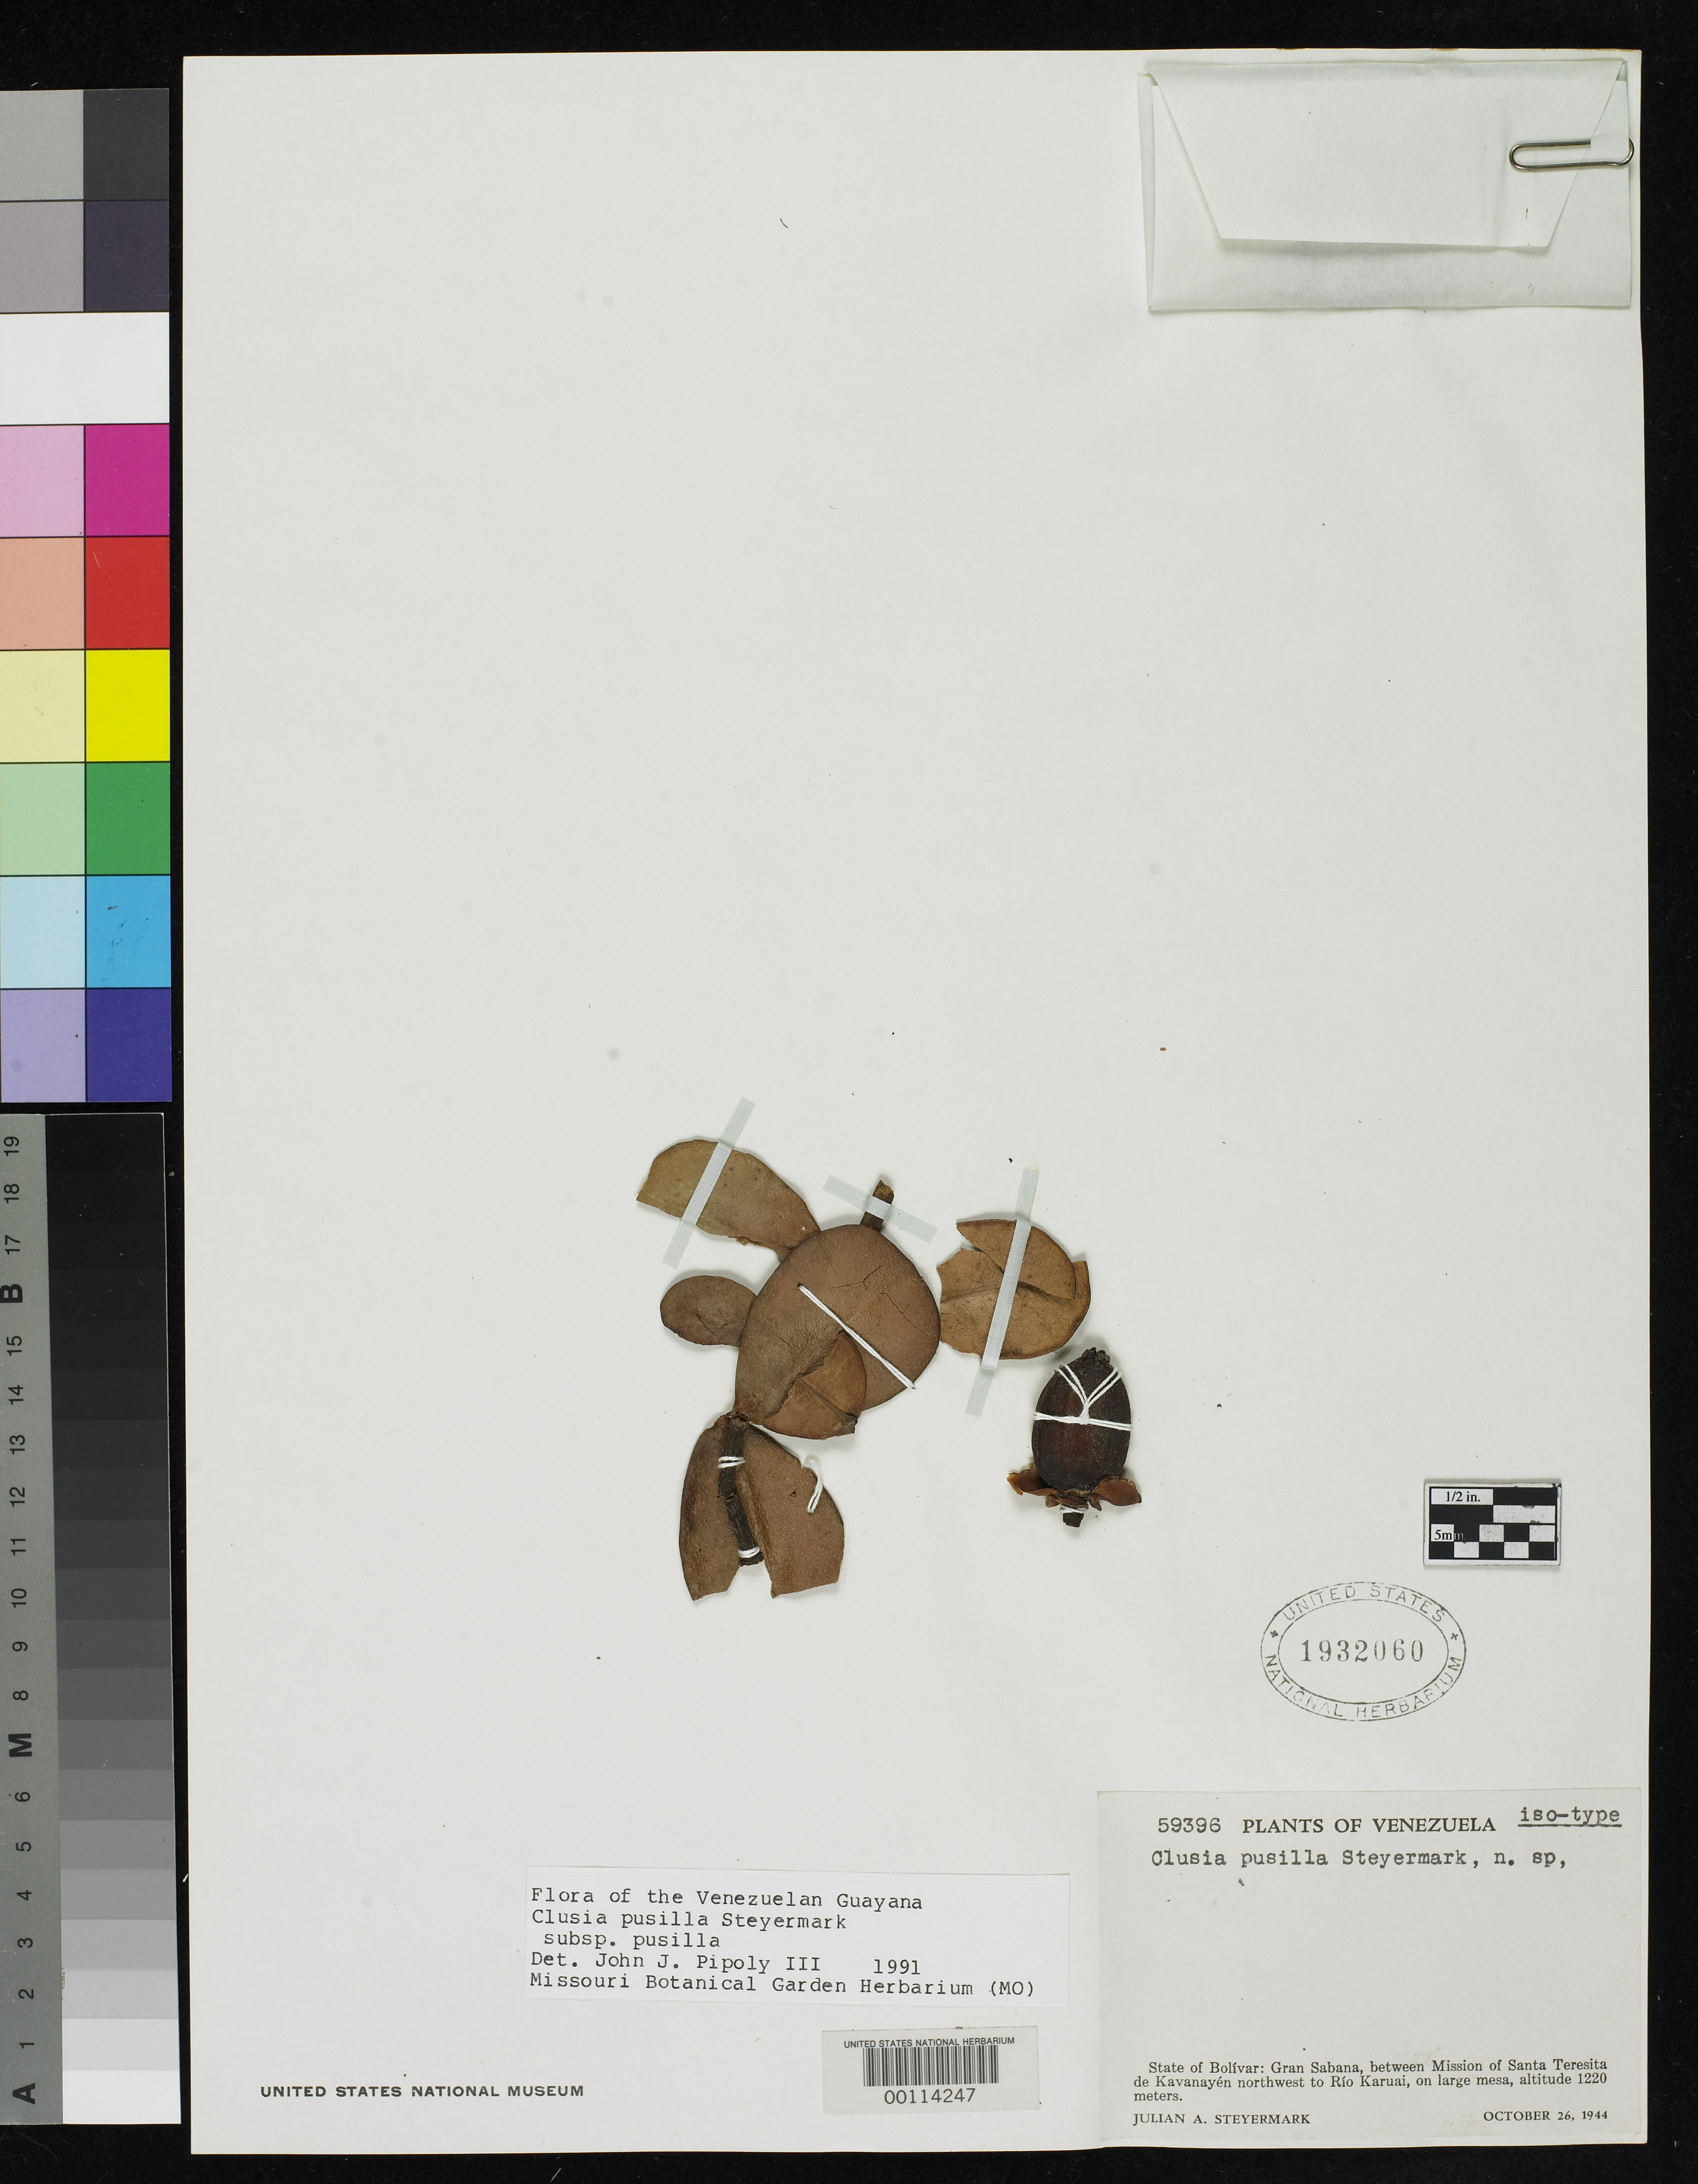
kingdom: Plantae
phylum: Tracheophyta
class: Magnoliopsida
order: Malpighiales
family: Clusiaceae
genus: Clusia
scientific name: Clusia pusilla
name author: Steyerm.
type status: Isotype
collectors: J. Steyermark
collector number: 59396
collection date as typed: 26 Oct 1944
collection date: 1944-10-26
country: Venezuela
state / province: Bolivar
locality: Gran Sabana, between Mission of Santa Teresita de Kavanayen NW to Rio Laruai.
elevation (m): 1220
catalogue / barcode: US 1932060